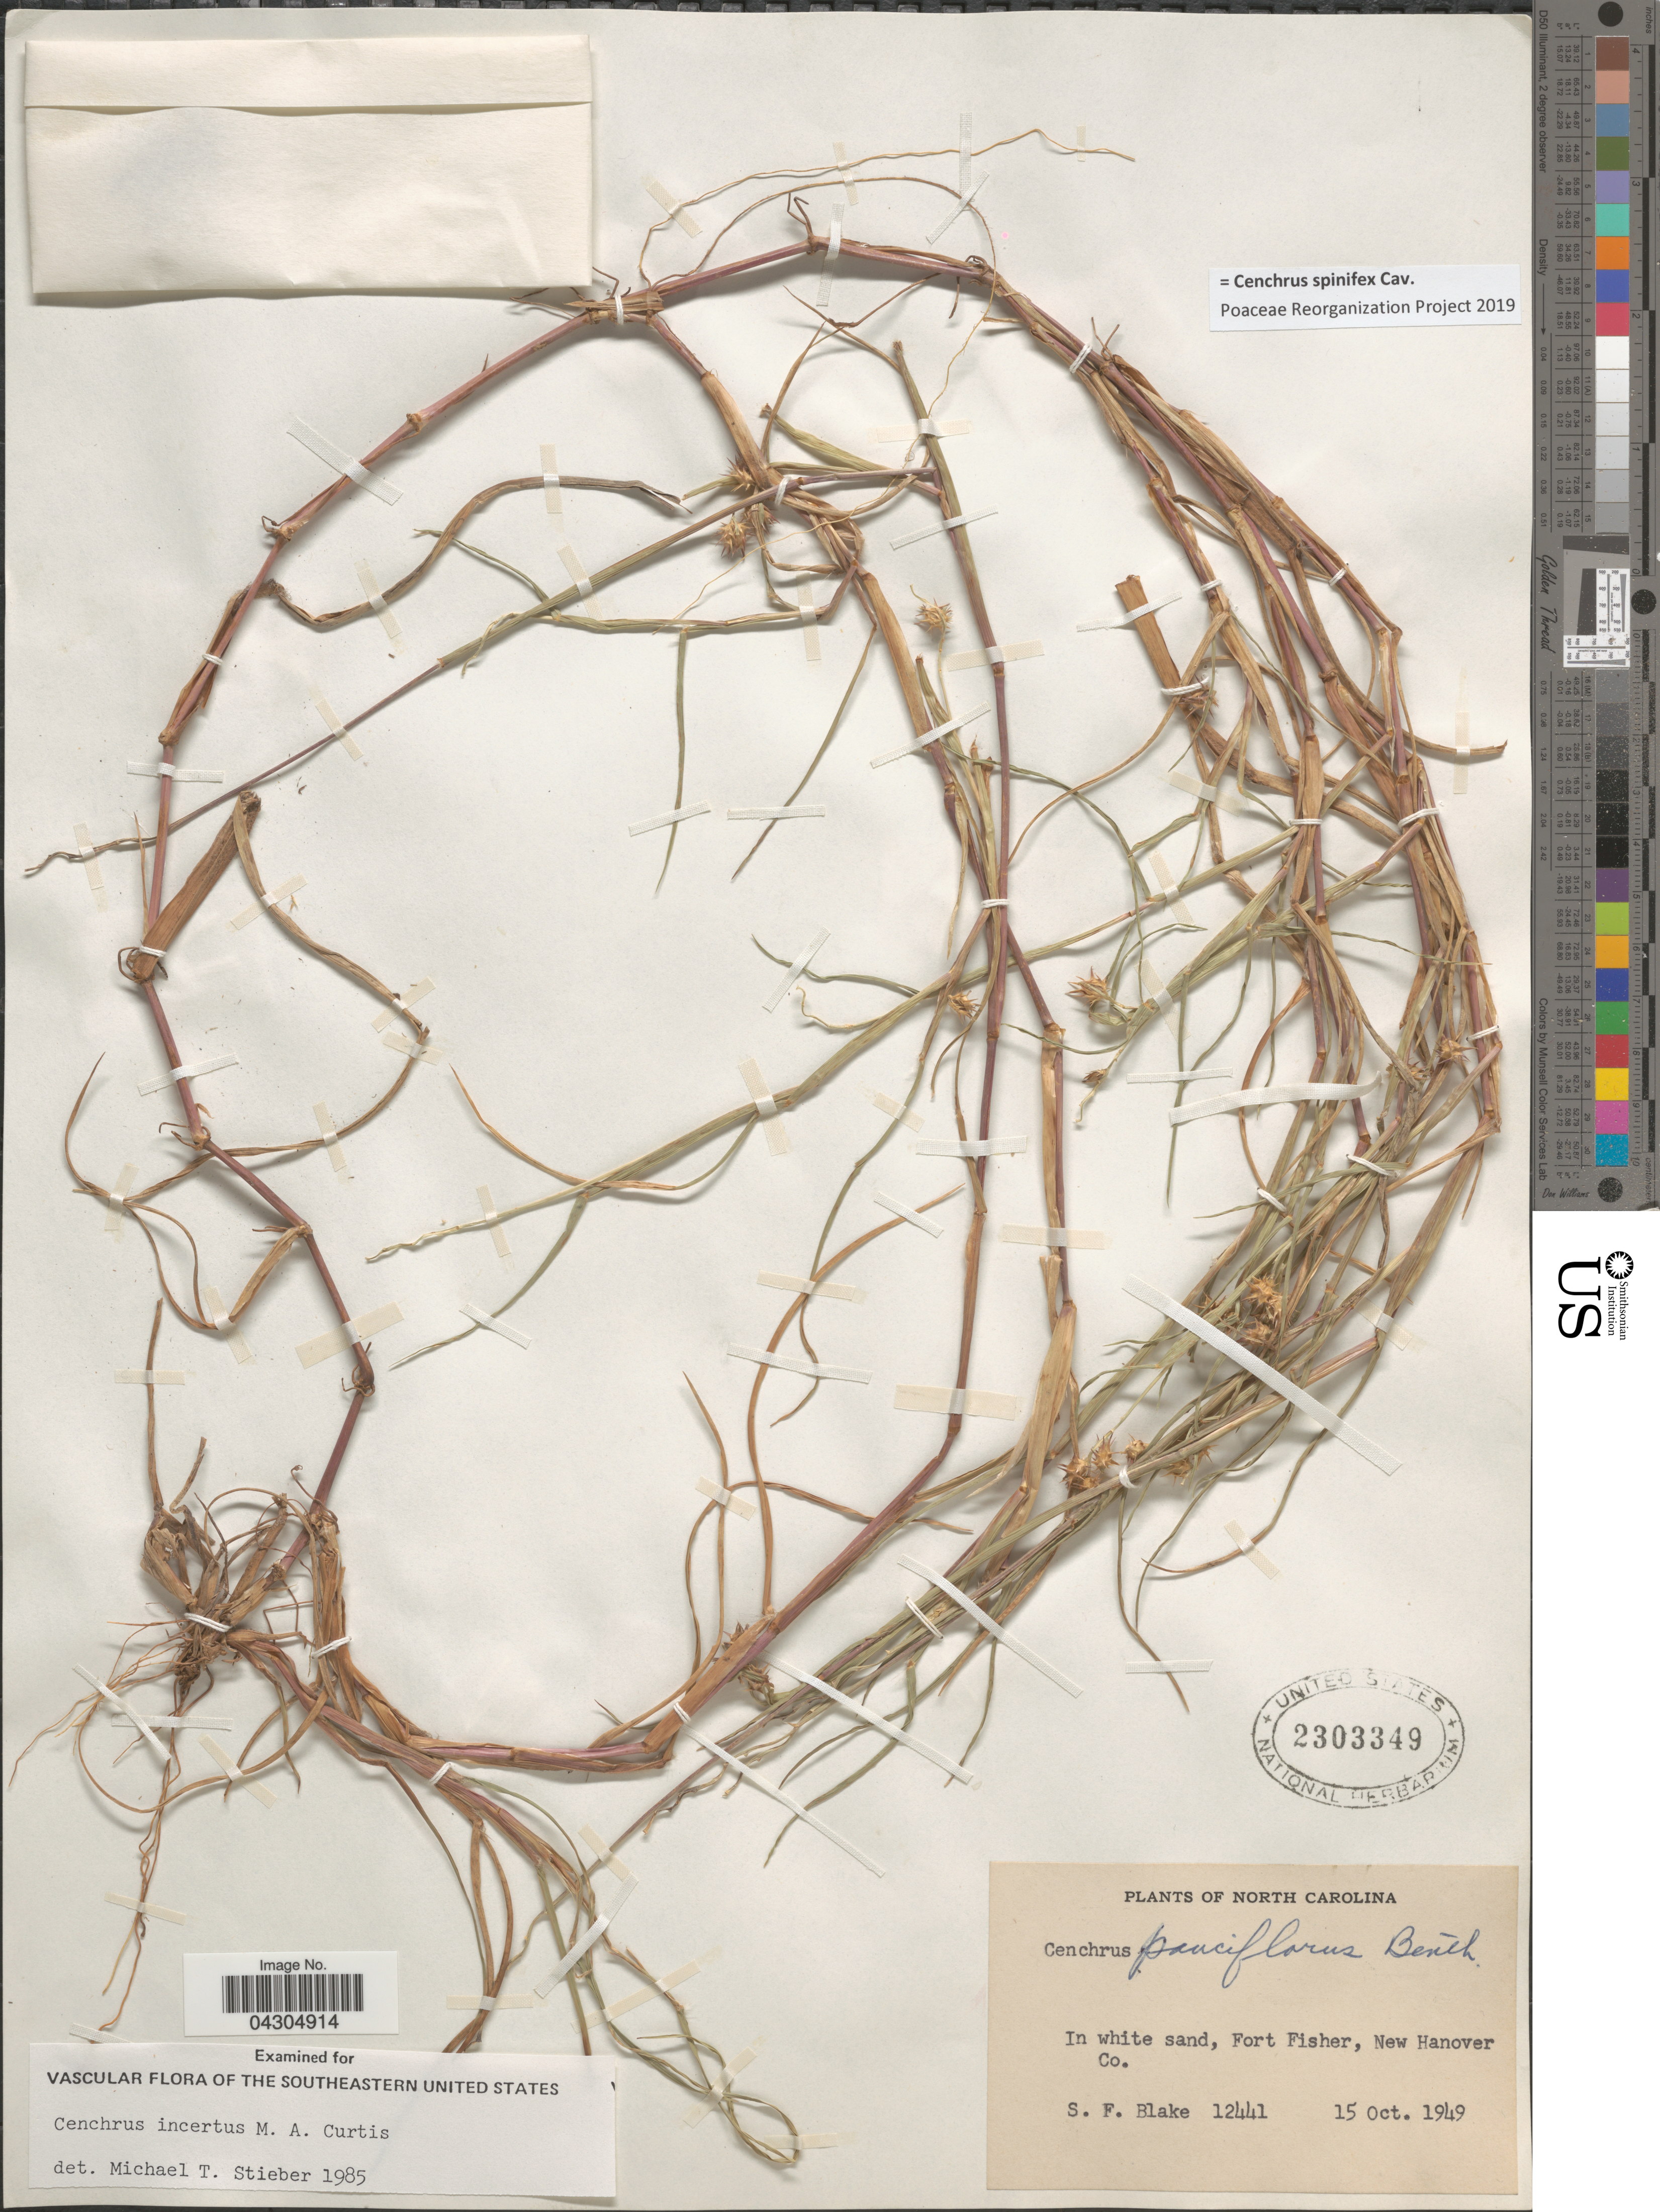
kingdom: Plantae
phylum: Tracheophyta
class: Liliopsida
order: Poales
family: Poaceae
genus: Cenchrus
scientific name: Cenchrus spinifex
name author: Cav.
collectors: S. Blake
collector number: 12441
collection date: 1949-10-15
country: United States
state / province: North Carolina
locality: In white sand, Fort Fisher, New Hanover Co.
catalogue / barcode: US 2303349